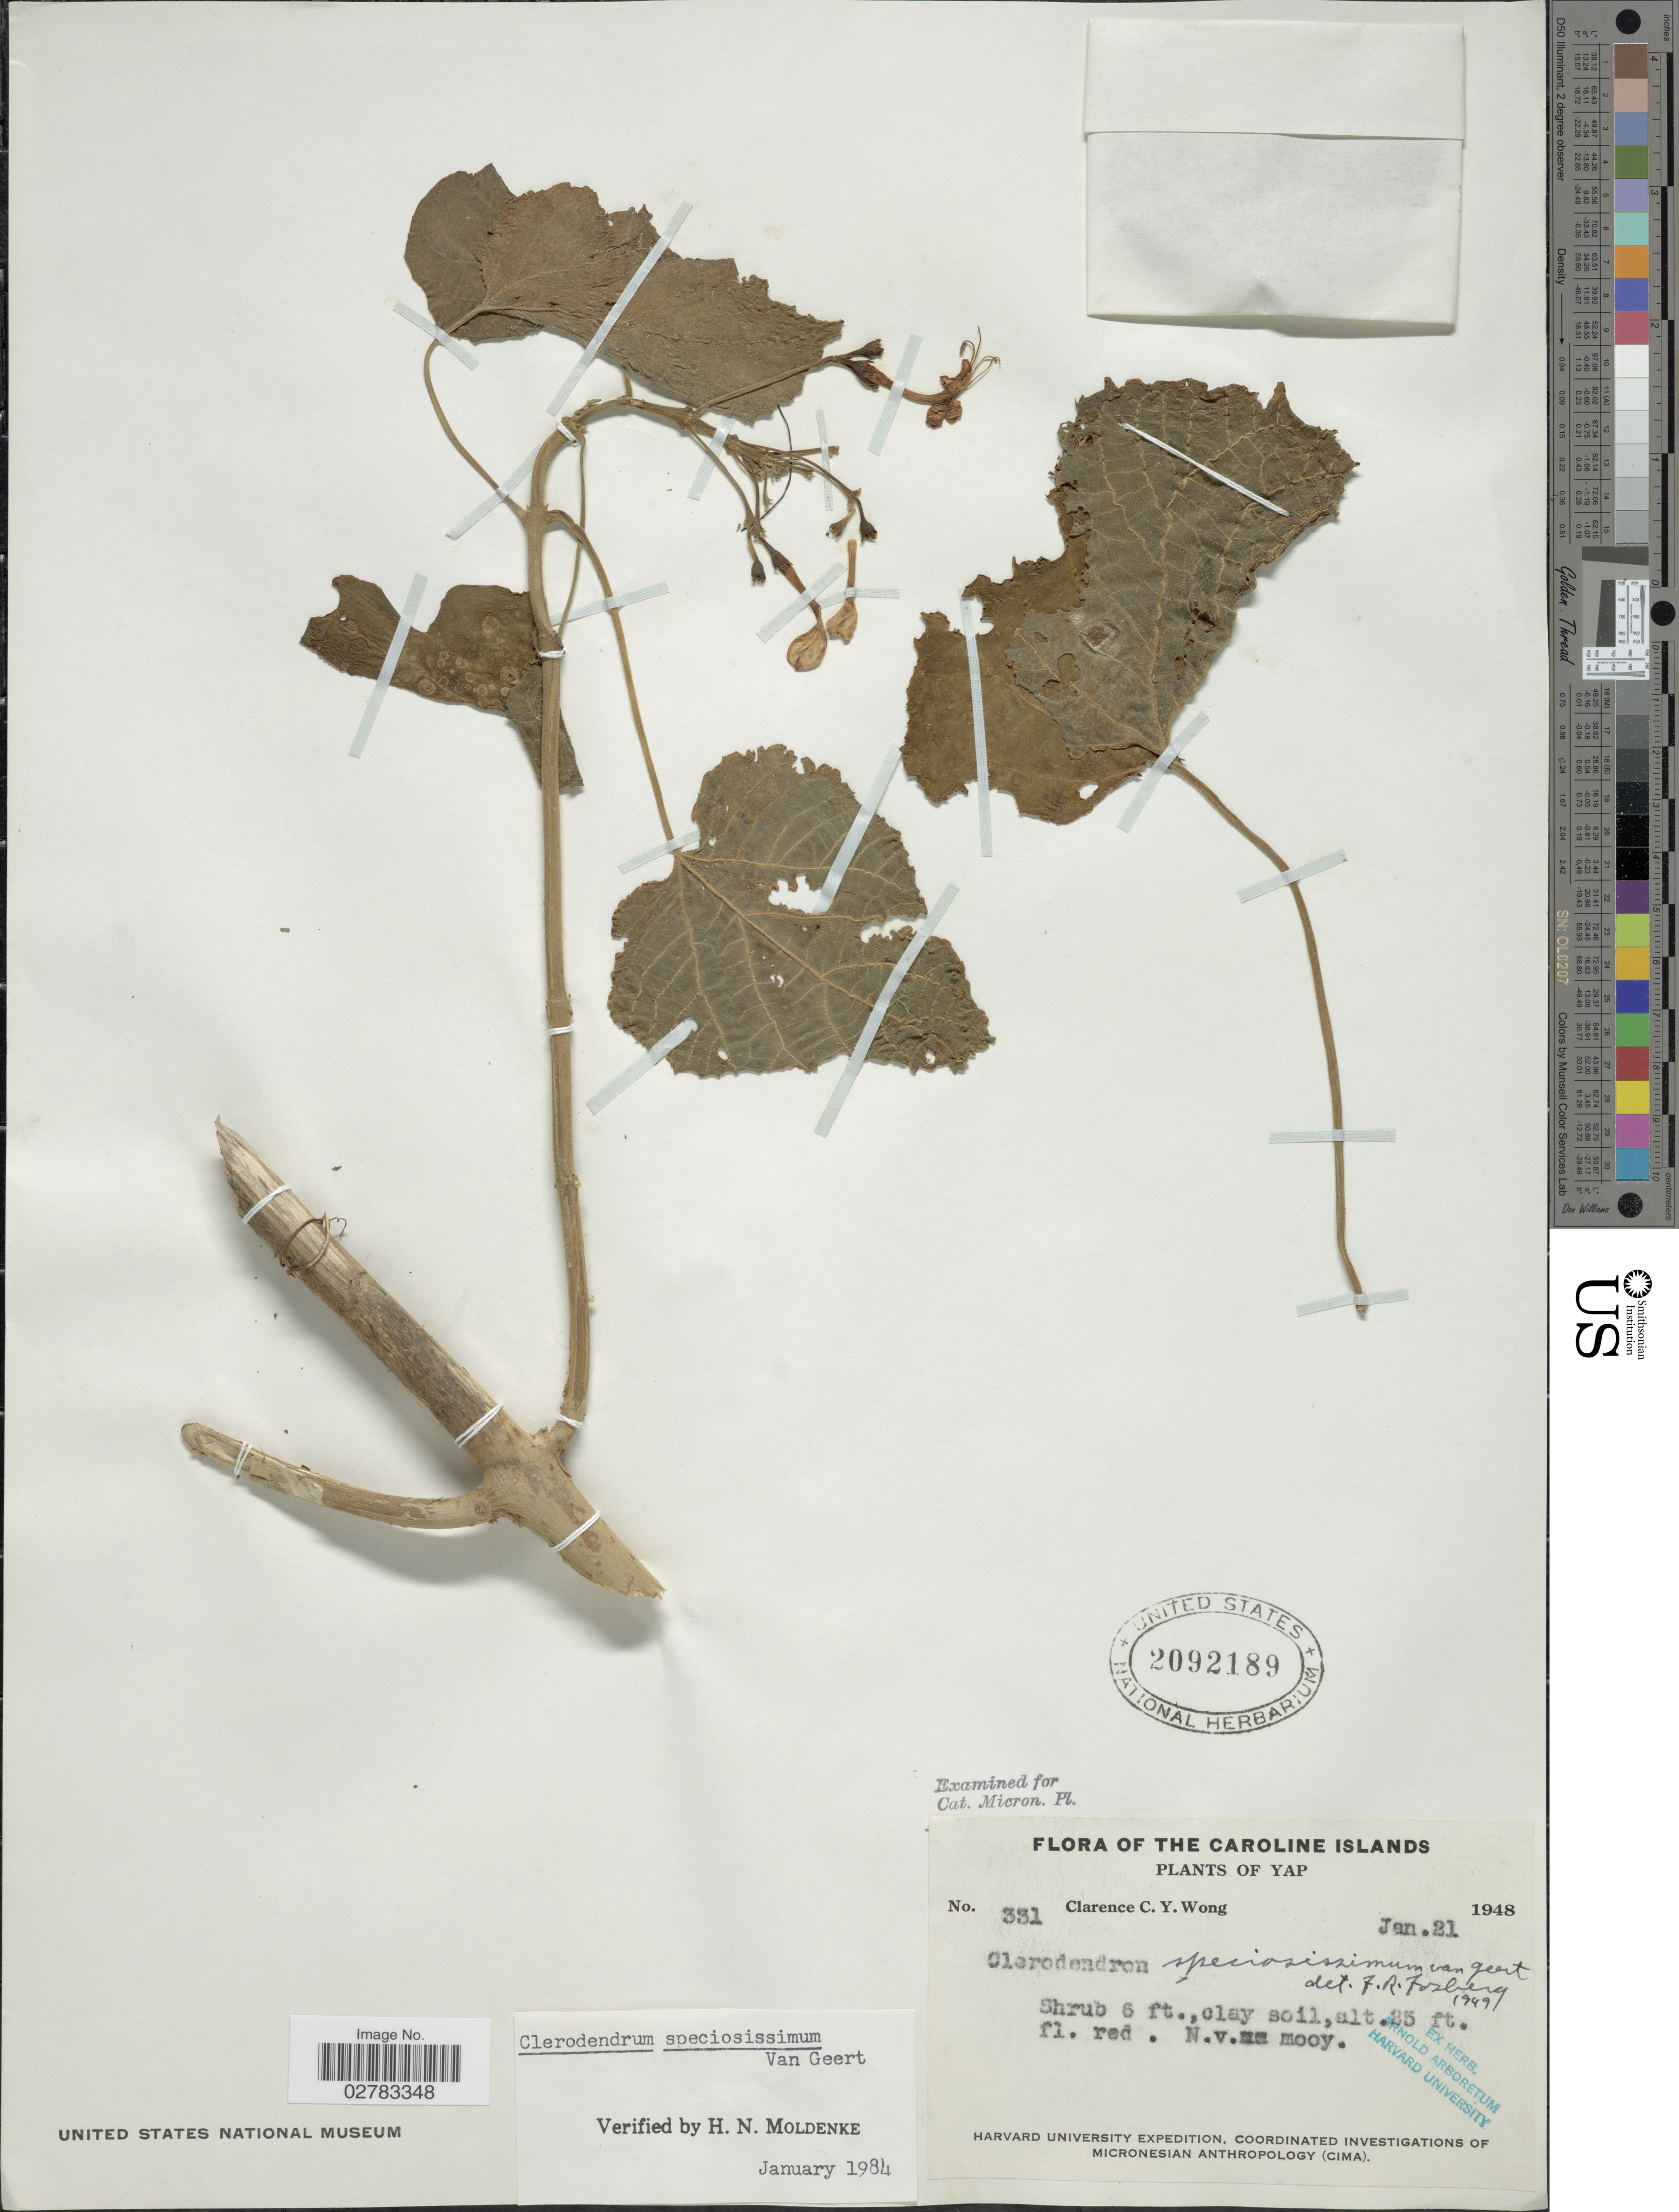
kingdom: Plantae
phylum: Tracheophyta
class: Magnoliopsida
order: Lamiales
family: Lamiaceae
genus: Clerodendrum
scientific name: Clerodendrum speciosissimum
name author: Drapiez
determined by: Wagner, W. L., (BOT), Smithsonian Institution - National Museum of Natural History (UNITED STATES)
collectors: C. Wong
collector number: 331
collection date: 1948-01-21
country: Micronesia, Federated States of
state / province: Yap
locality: The Caroline Islands.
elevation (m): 8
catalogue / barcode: US 2092189